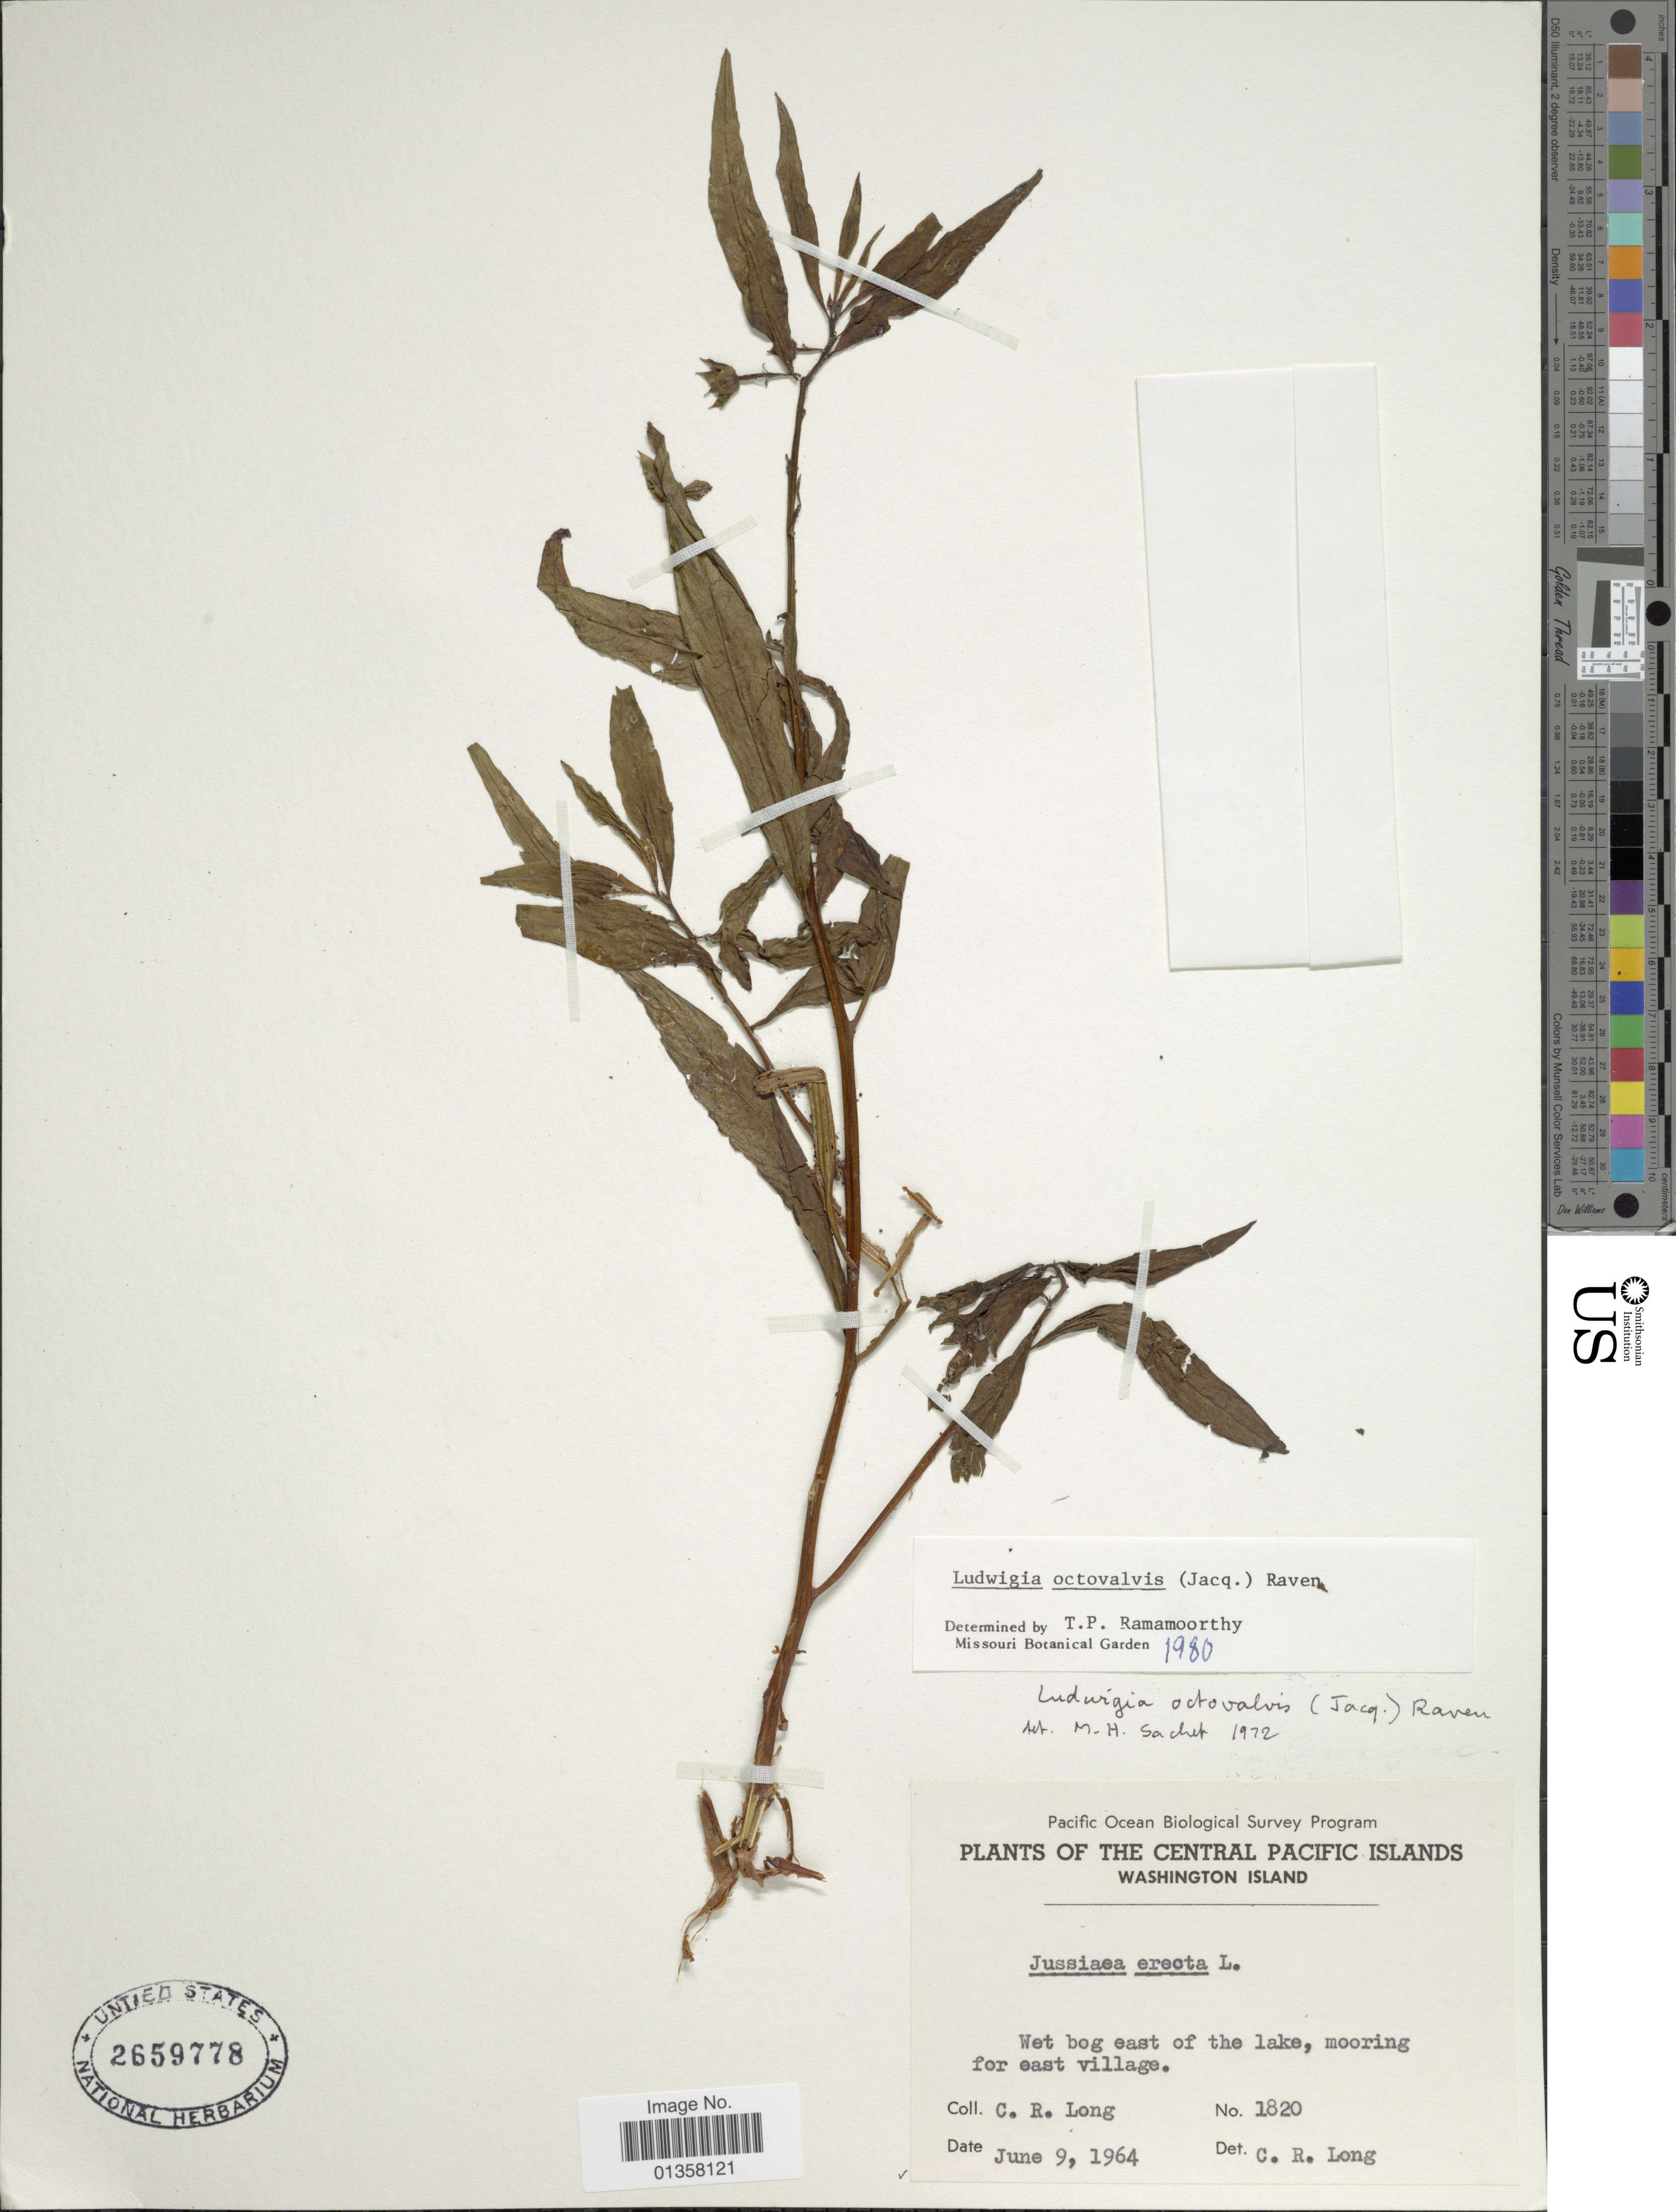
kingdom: Plantae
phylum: Tracheophyta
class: Magnoliopsida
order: Myrtales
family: Onagraceae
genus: Ludwigia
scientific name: Ludwigia octovalvis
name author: (Jacq.) P.H. Raven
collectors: C. R. Long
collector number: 1820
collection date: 1964-06-09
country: Kiribati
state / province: Line Islands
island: Teraina [Washington]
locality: The Central Pacific Islands, Washington Island, Wet bog east of the lake, mooring for east village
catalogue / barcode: US 2659778